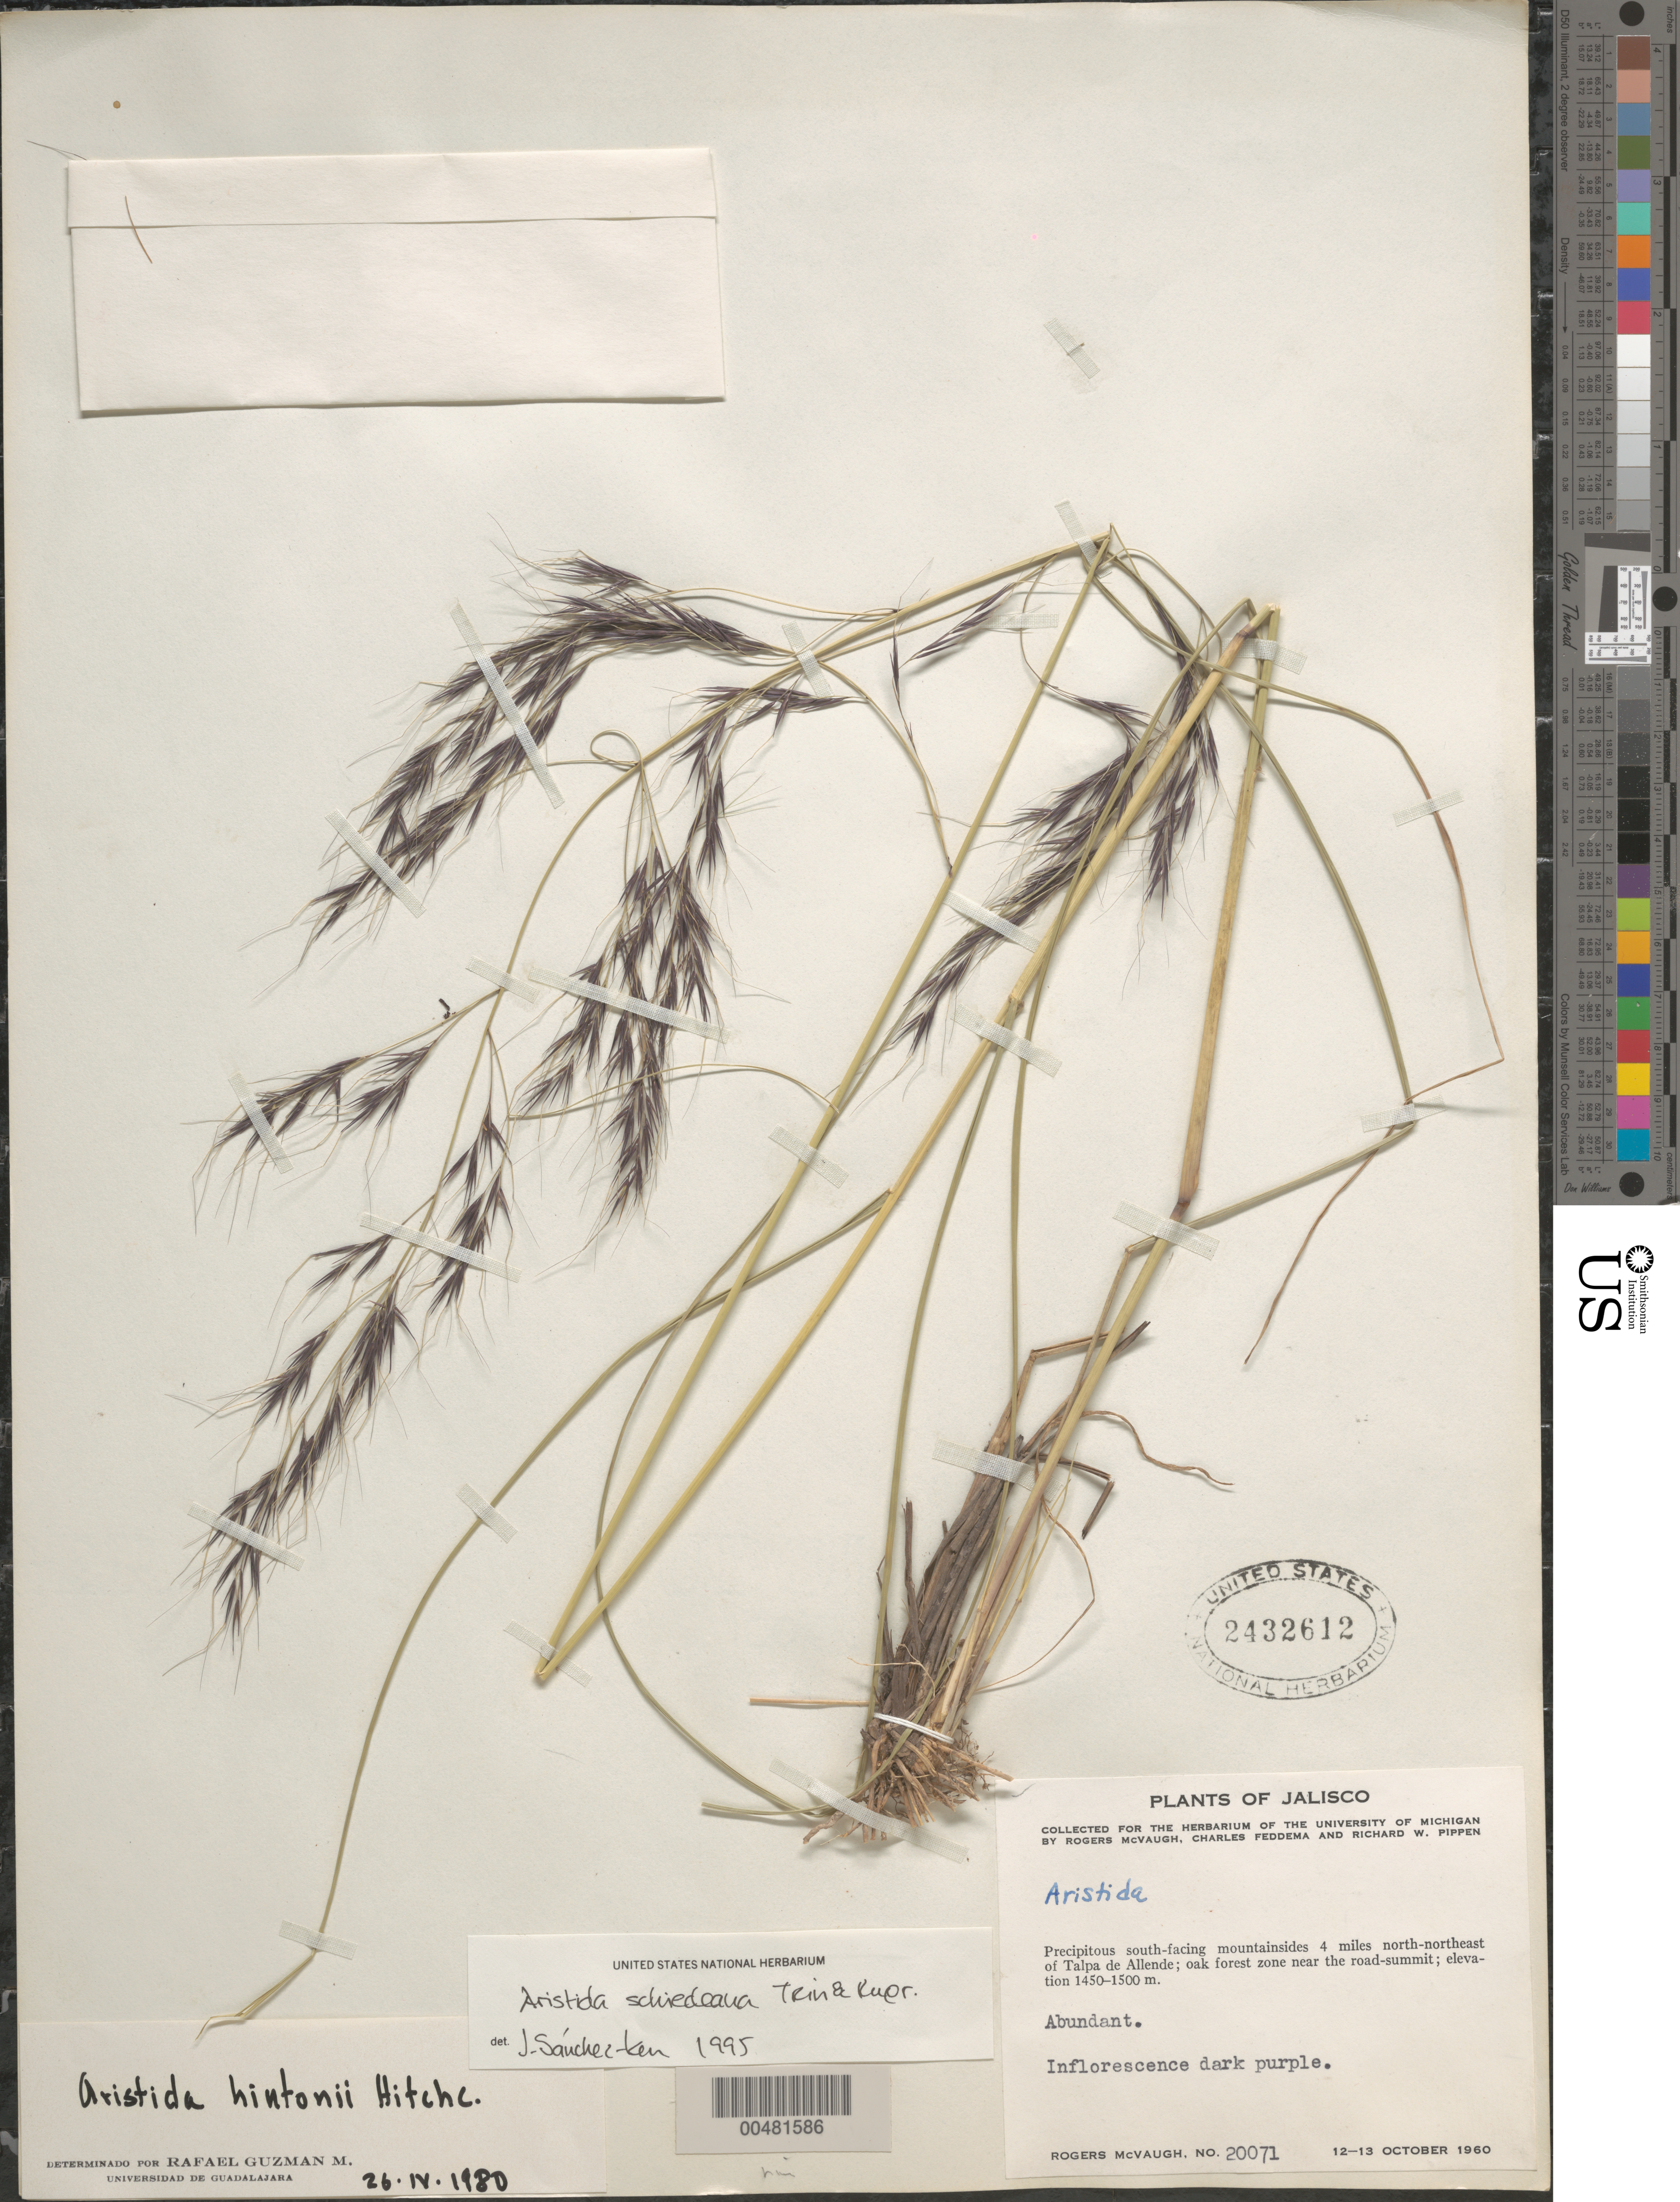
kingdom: Plantae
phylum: Tracheophyta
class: Liliopsida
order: Poales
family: Poaceae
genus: Aristida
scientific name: Aristida schiedeana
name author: Trin. & Rupr.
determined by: Sánchez-Ken, J. G.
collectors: R. McVaugh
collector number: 20071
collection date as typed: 12 Oct 1960 to 13 Oct 1960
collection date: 1960-10-12/1960-10-13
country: Mexico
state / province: Jalisco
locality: S-facing mtnsides 4 mi NNE of Talpa de Allende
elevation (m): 1450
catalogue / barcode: US 2432612